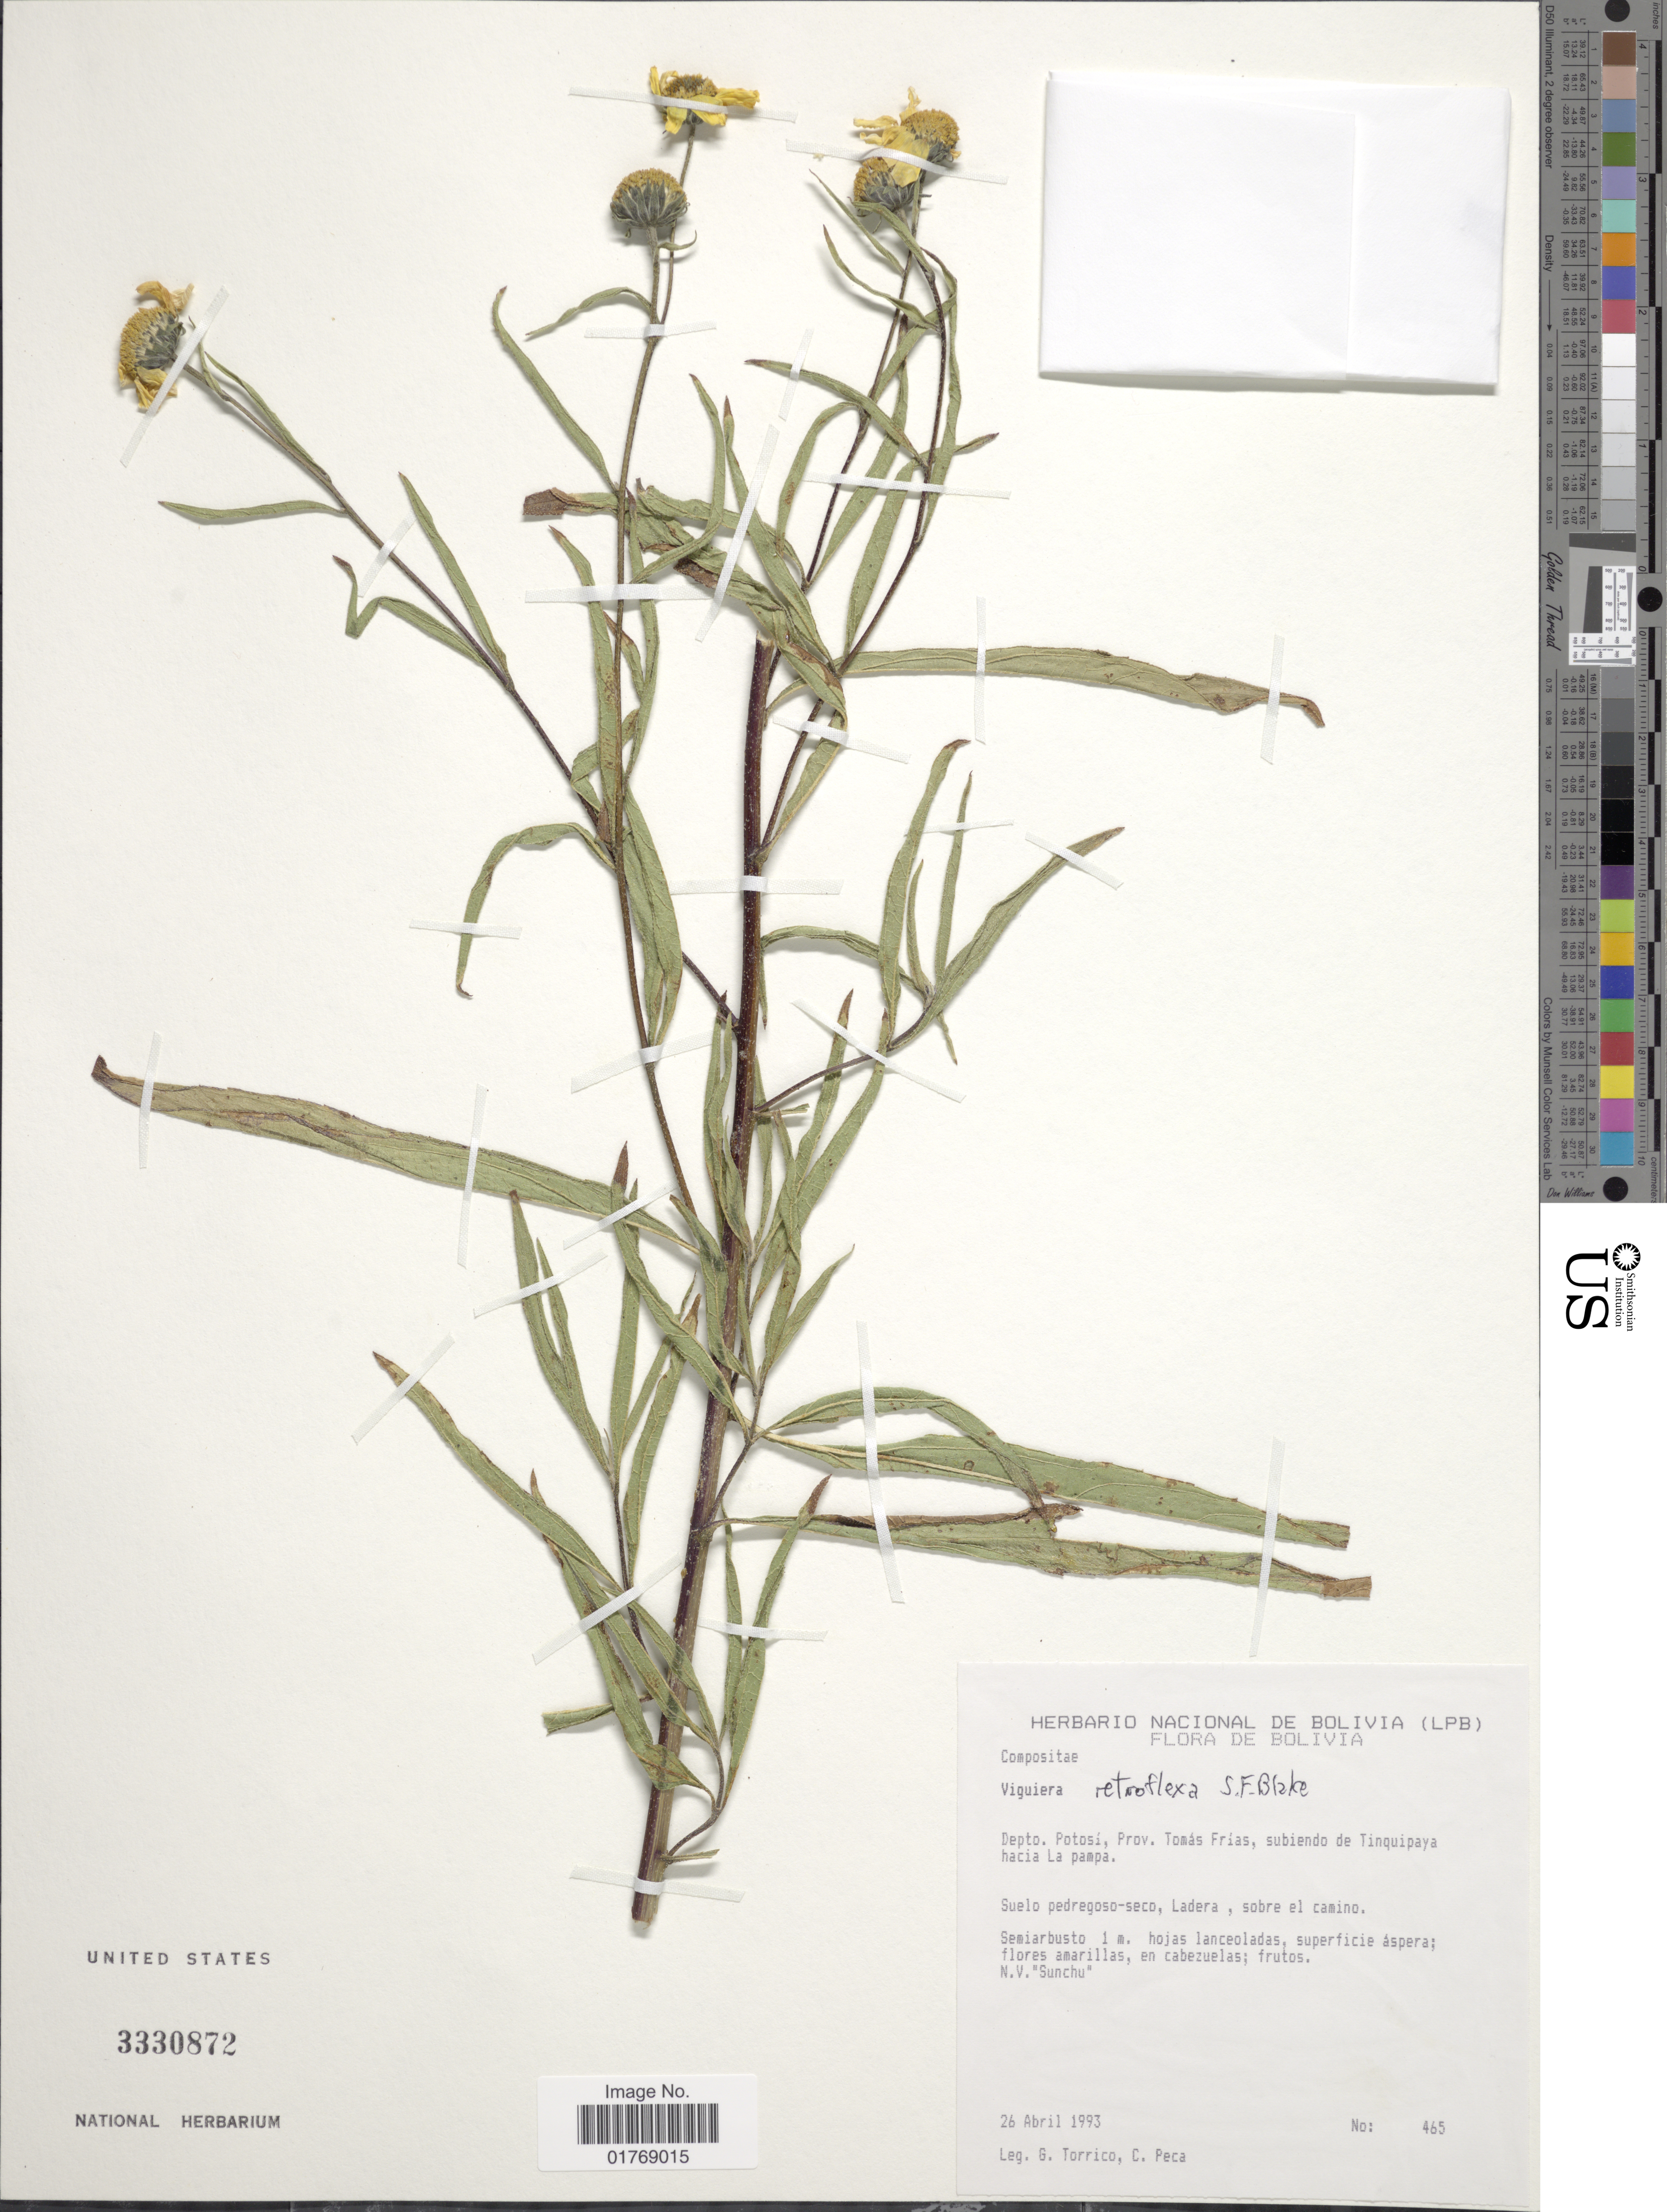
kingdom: Plantae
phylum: Tracheophyta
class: Magnoliopsida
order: Asterales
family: Asteraceae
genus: Viguiera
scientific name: Viguiera retroflexa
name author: Blake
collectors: G. Torrico & C. Peca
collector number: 465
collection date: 1993-04-26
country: Bolivia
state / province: Potosi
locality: Depto. Potosi, Prov. Tomás Frias, subiendo de Tinquipaya hacia La pampa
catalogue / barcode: US 3330872